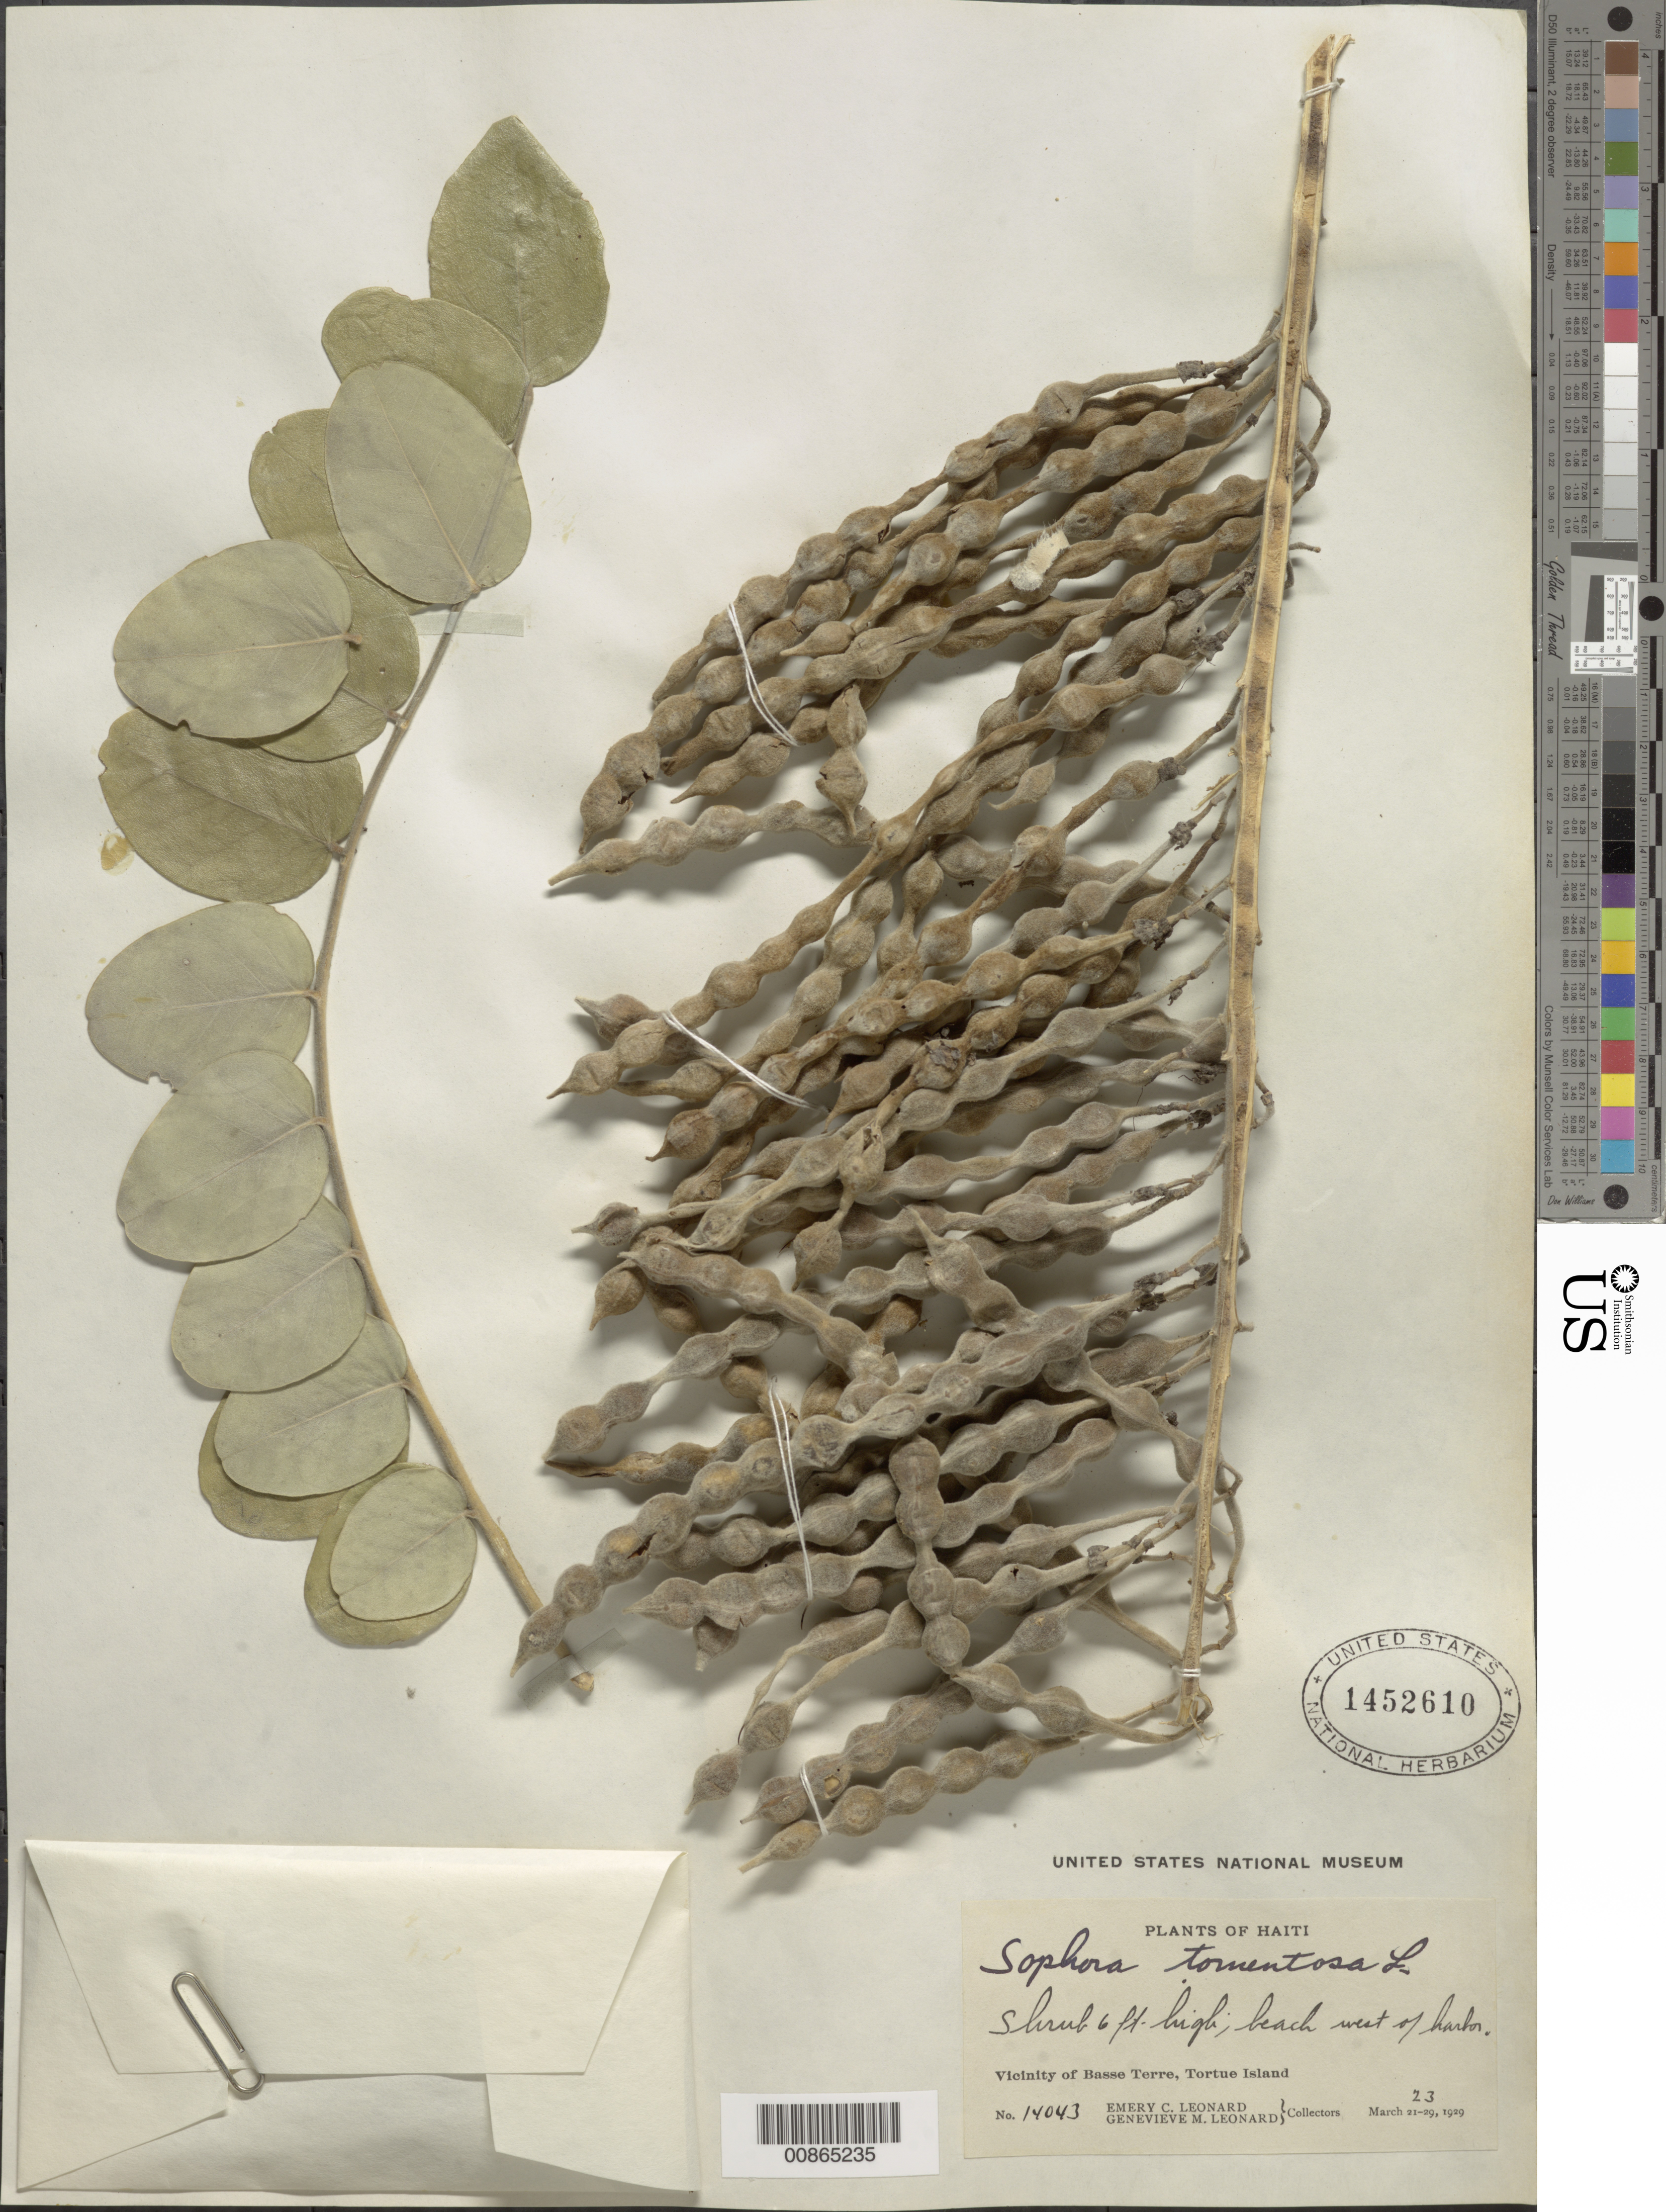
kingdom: Plantae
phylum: Tracheophyta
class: Magnoliopsida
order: Fabales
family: Fabaceae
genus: Sophora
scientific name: Sophora tomentosa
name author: L.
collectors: E. C. Leonard & G. M. Leonard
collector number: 14043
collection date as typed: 23 Mar 1929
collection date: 1929-03-23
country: Haiti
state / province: Nord-Óuest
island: Île de la Tortue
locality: Vicinity of Basse Terre, Tortue Island. Beach west of harbor.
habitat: Beach.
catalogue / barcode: US 1452610